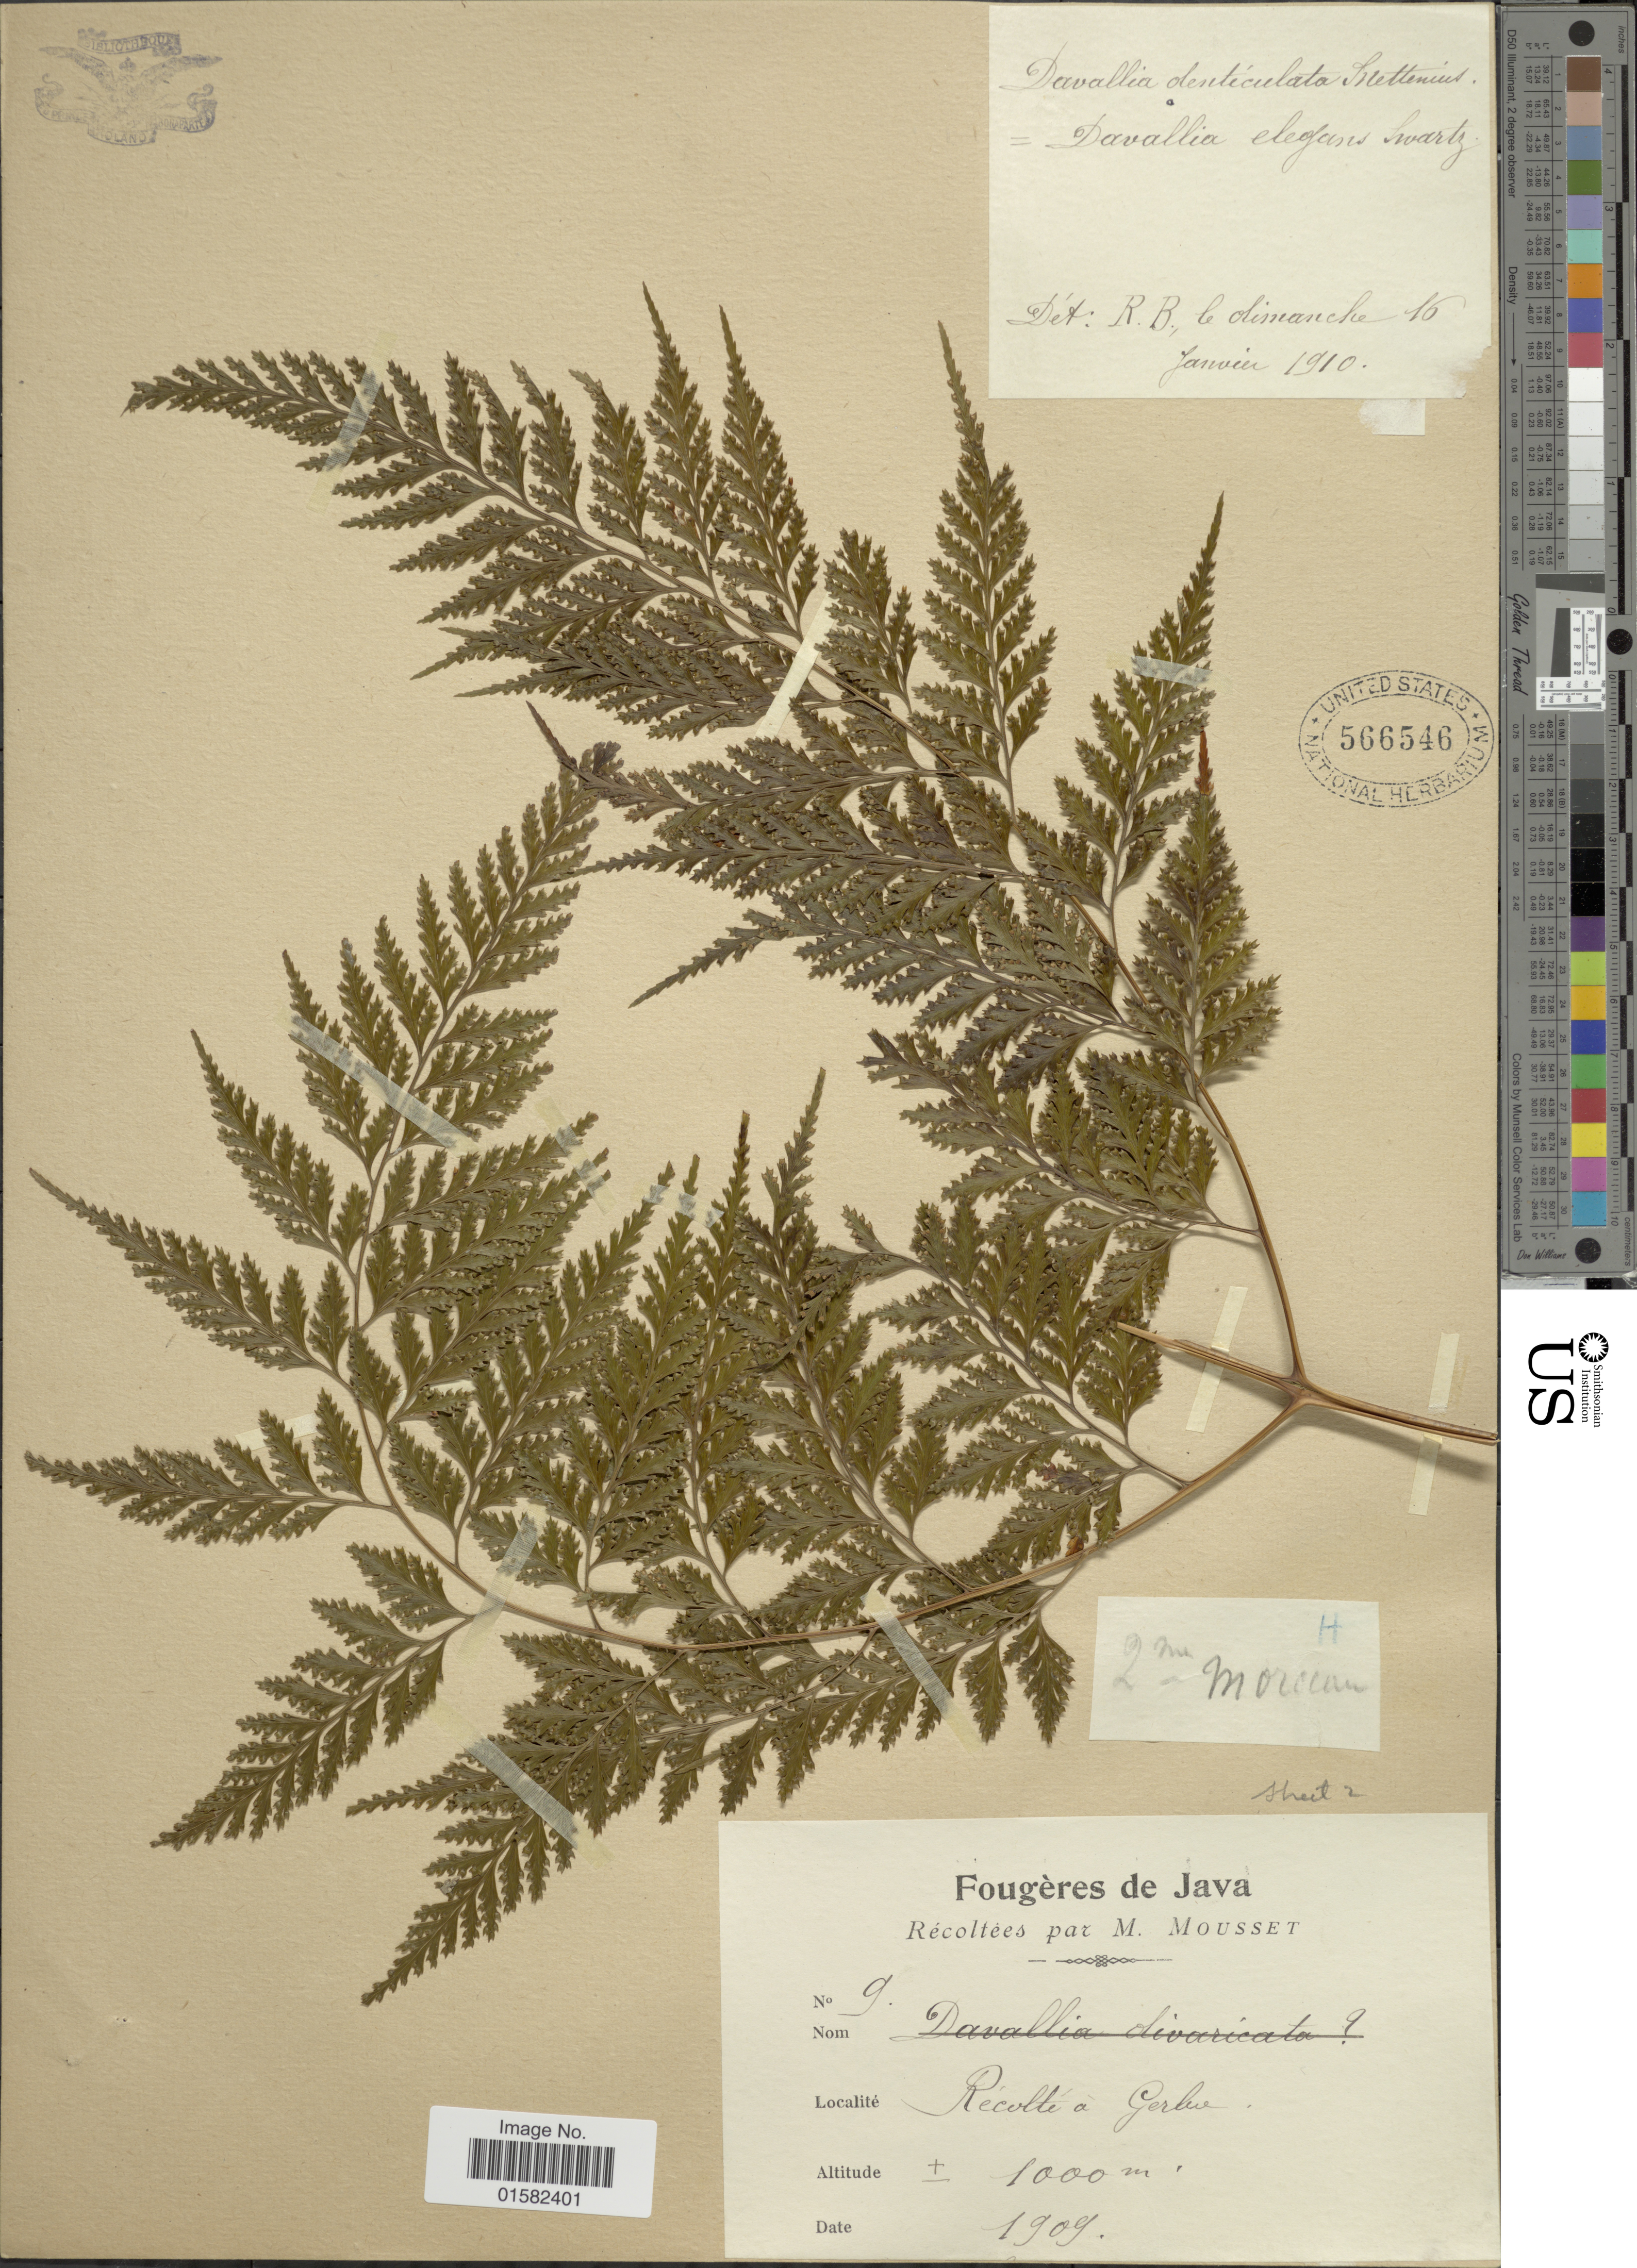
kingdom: Plantae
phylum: Tracheophyta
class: Polypodiopsida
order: Polypodiales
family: Davalliaceae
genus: Wibelia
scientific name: Wibelia denticulata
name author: (Burm. f.) M. Kato & Tsutsumi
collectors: M. Mousset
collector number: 9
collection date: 1909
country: Indonesia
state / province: Java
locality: Recolté a Gerbo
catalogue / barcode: US 566546